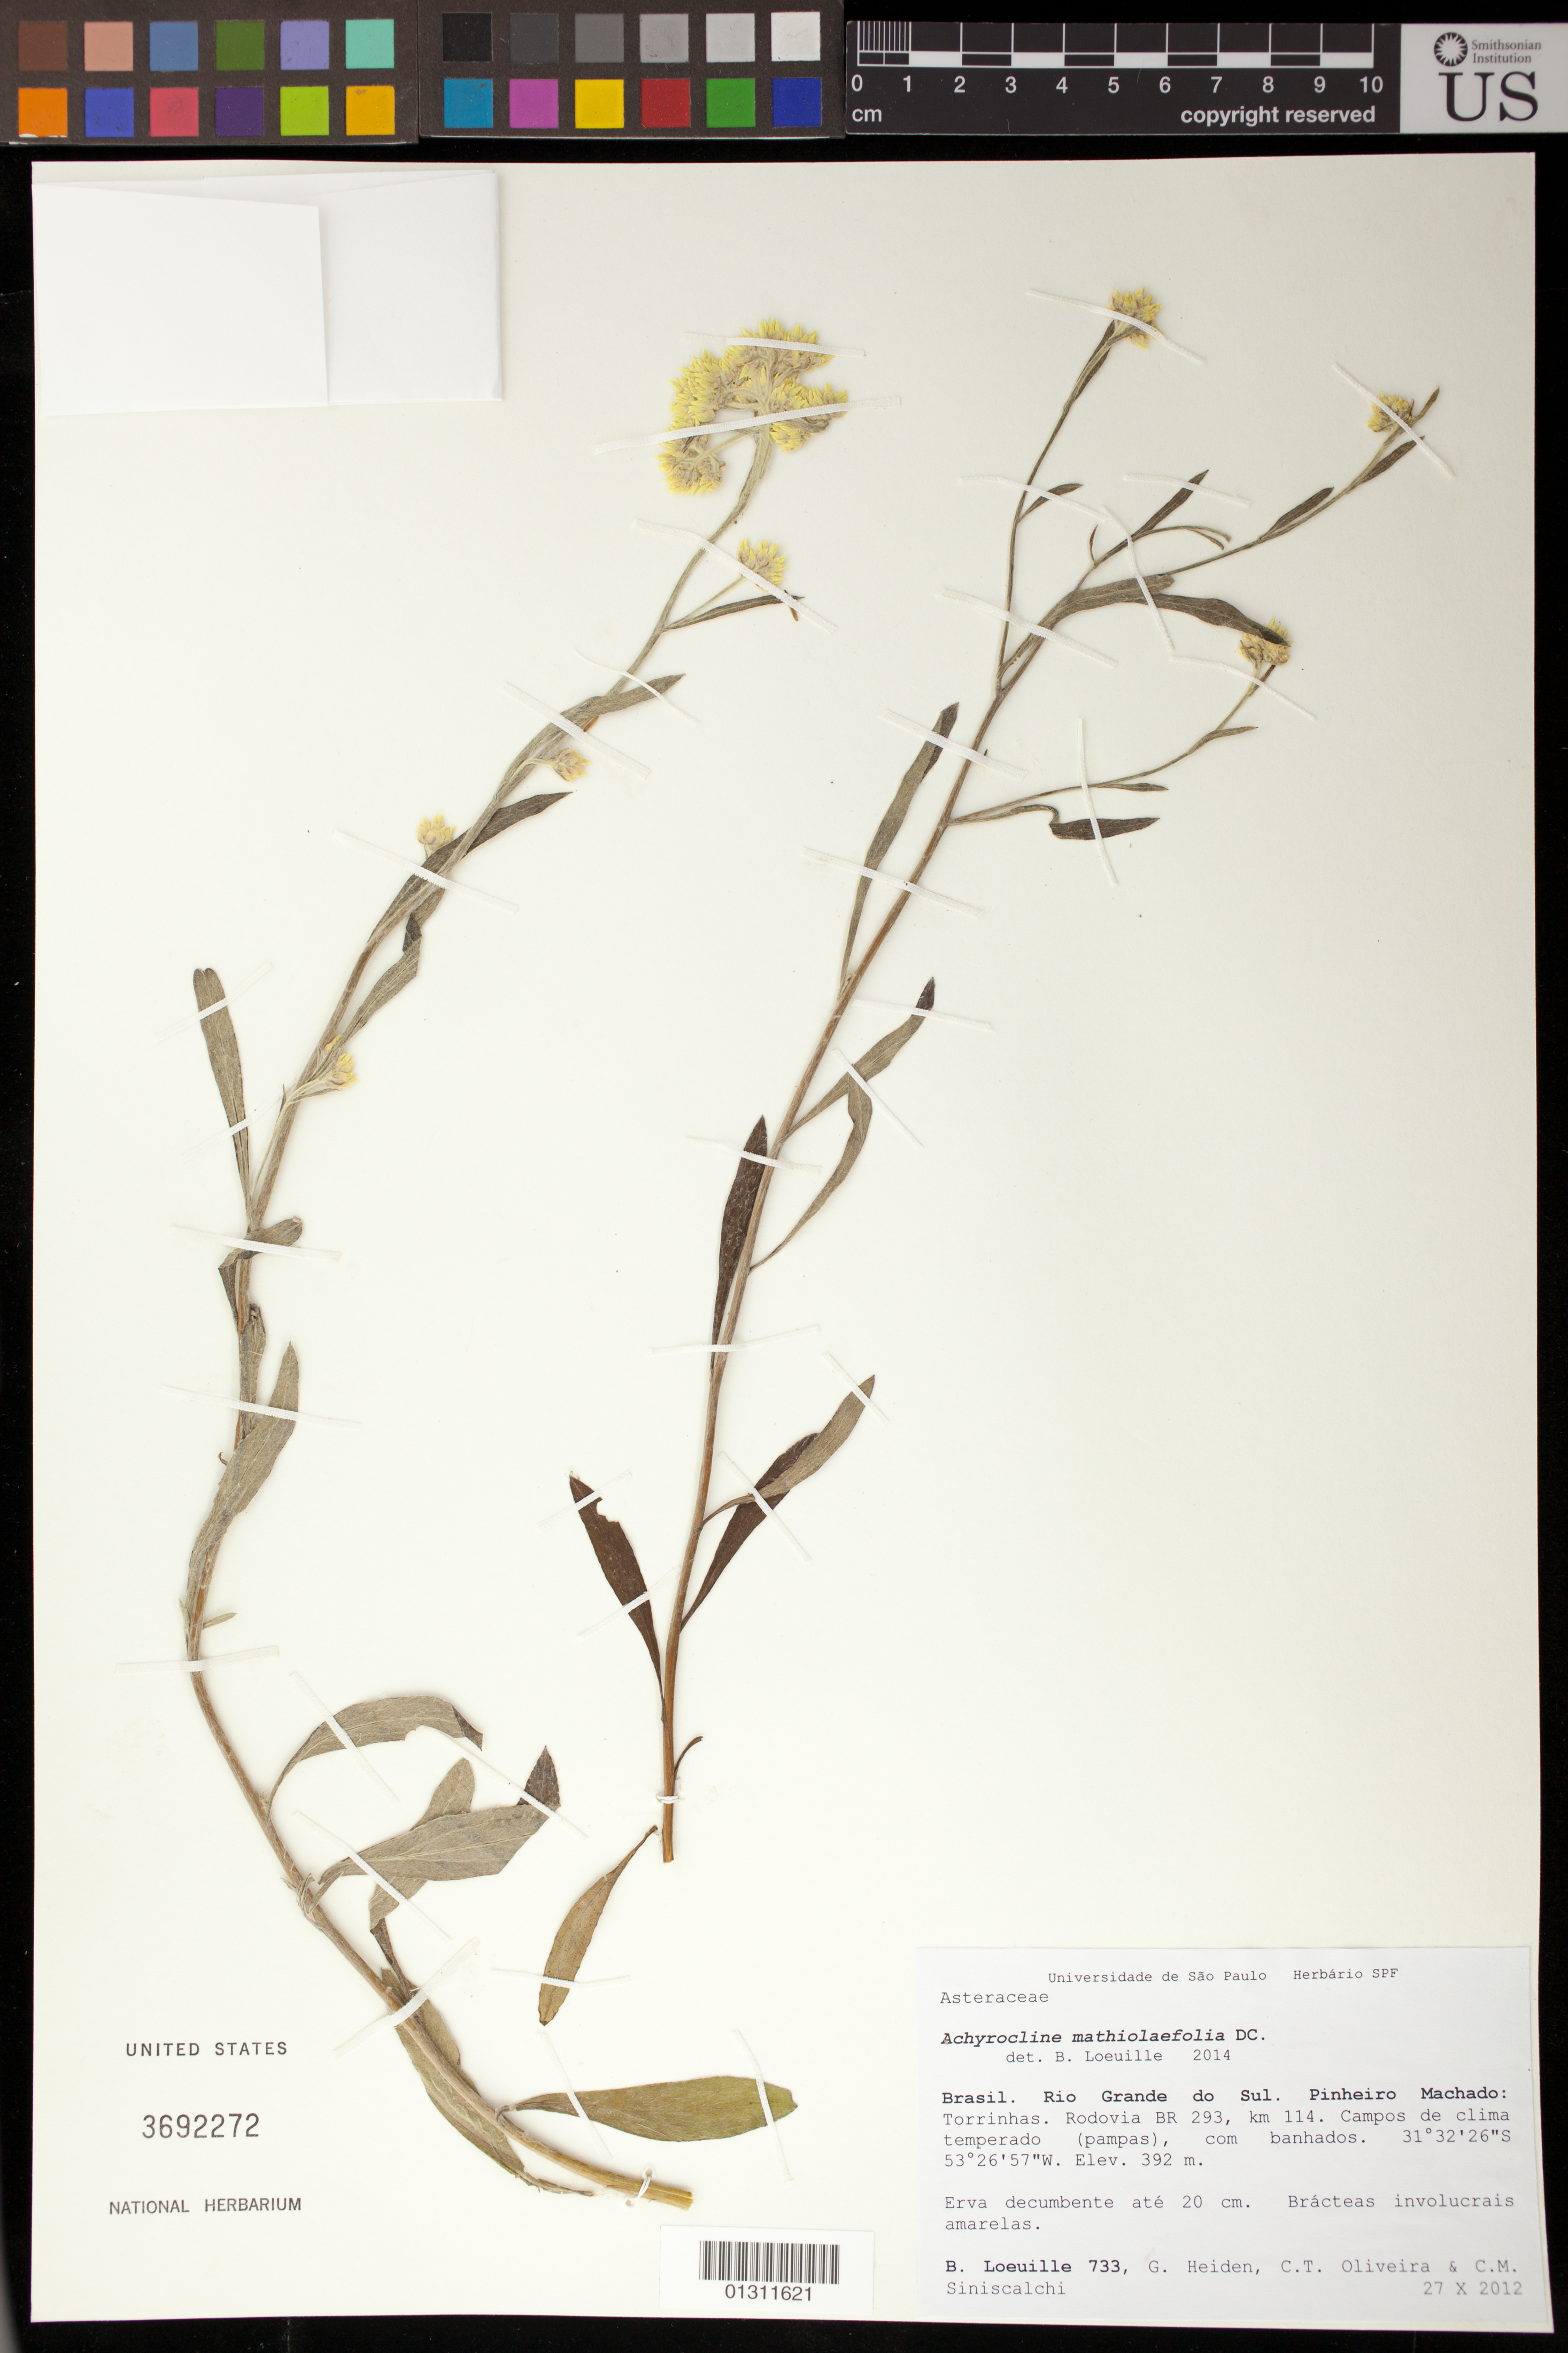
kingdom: Plantae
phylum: Tracheophyta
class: Magnoliopsida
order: Asterales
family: Asteraceae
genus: Achyrocline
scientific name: Achyrocline mathiolifolia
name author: DC.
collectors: B. Loeuille, G. Heiden, C. T. Oliveira & C. Siniscalchi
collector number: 733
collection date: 2012-10-27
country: Brazil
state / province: Rio Grande do Sul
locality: Pinheiro Machado: Torrinhas. Rodovia BR 293, km 114.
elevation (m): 392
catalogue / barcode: US 3692272